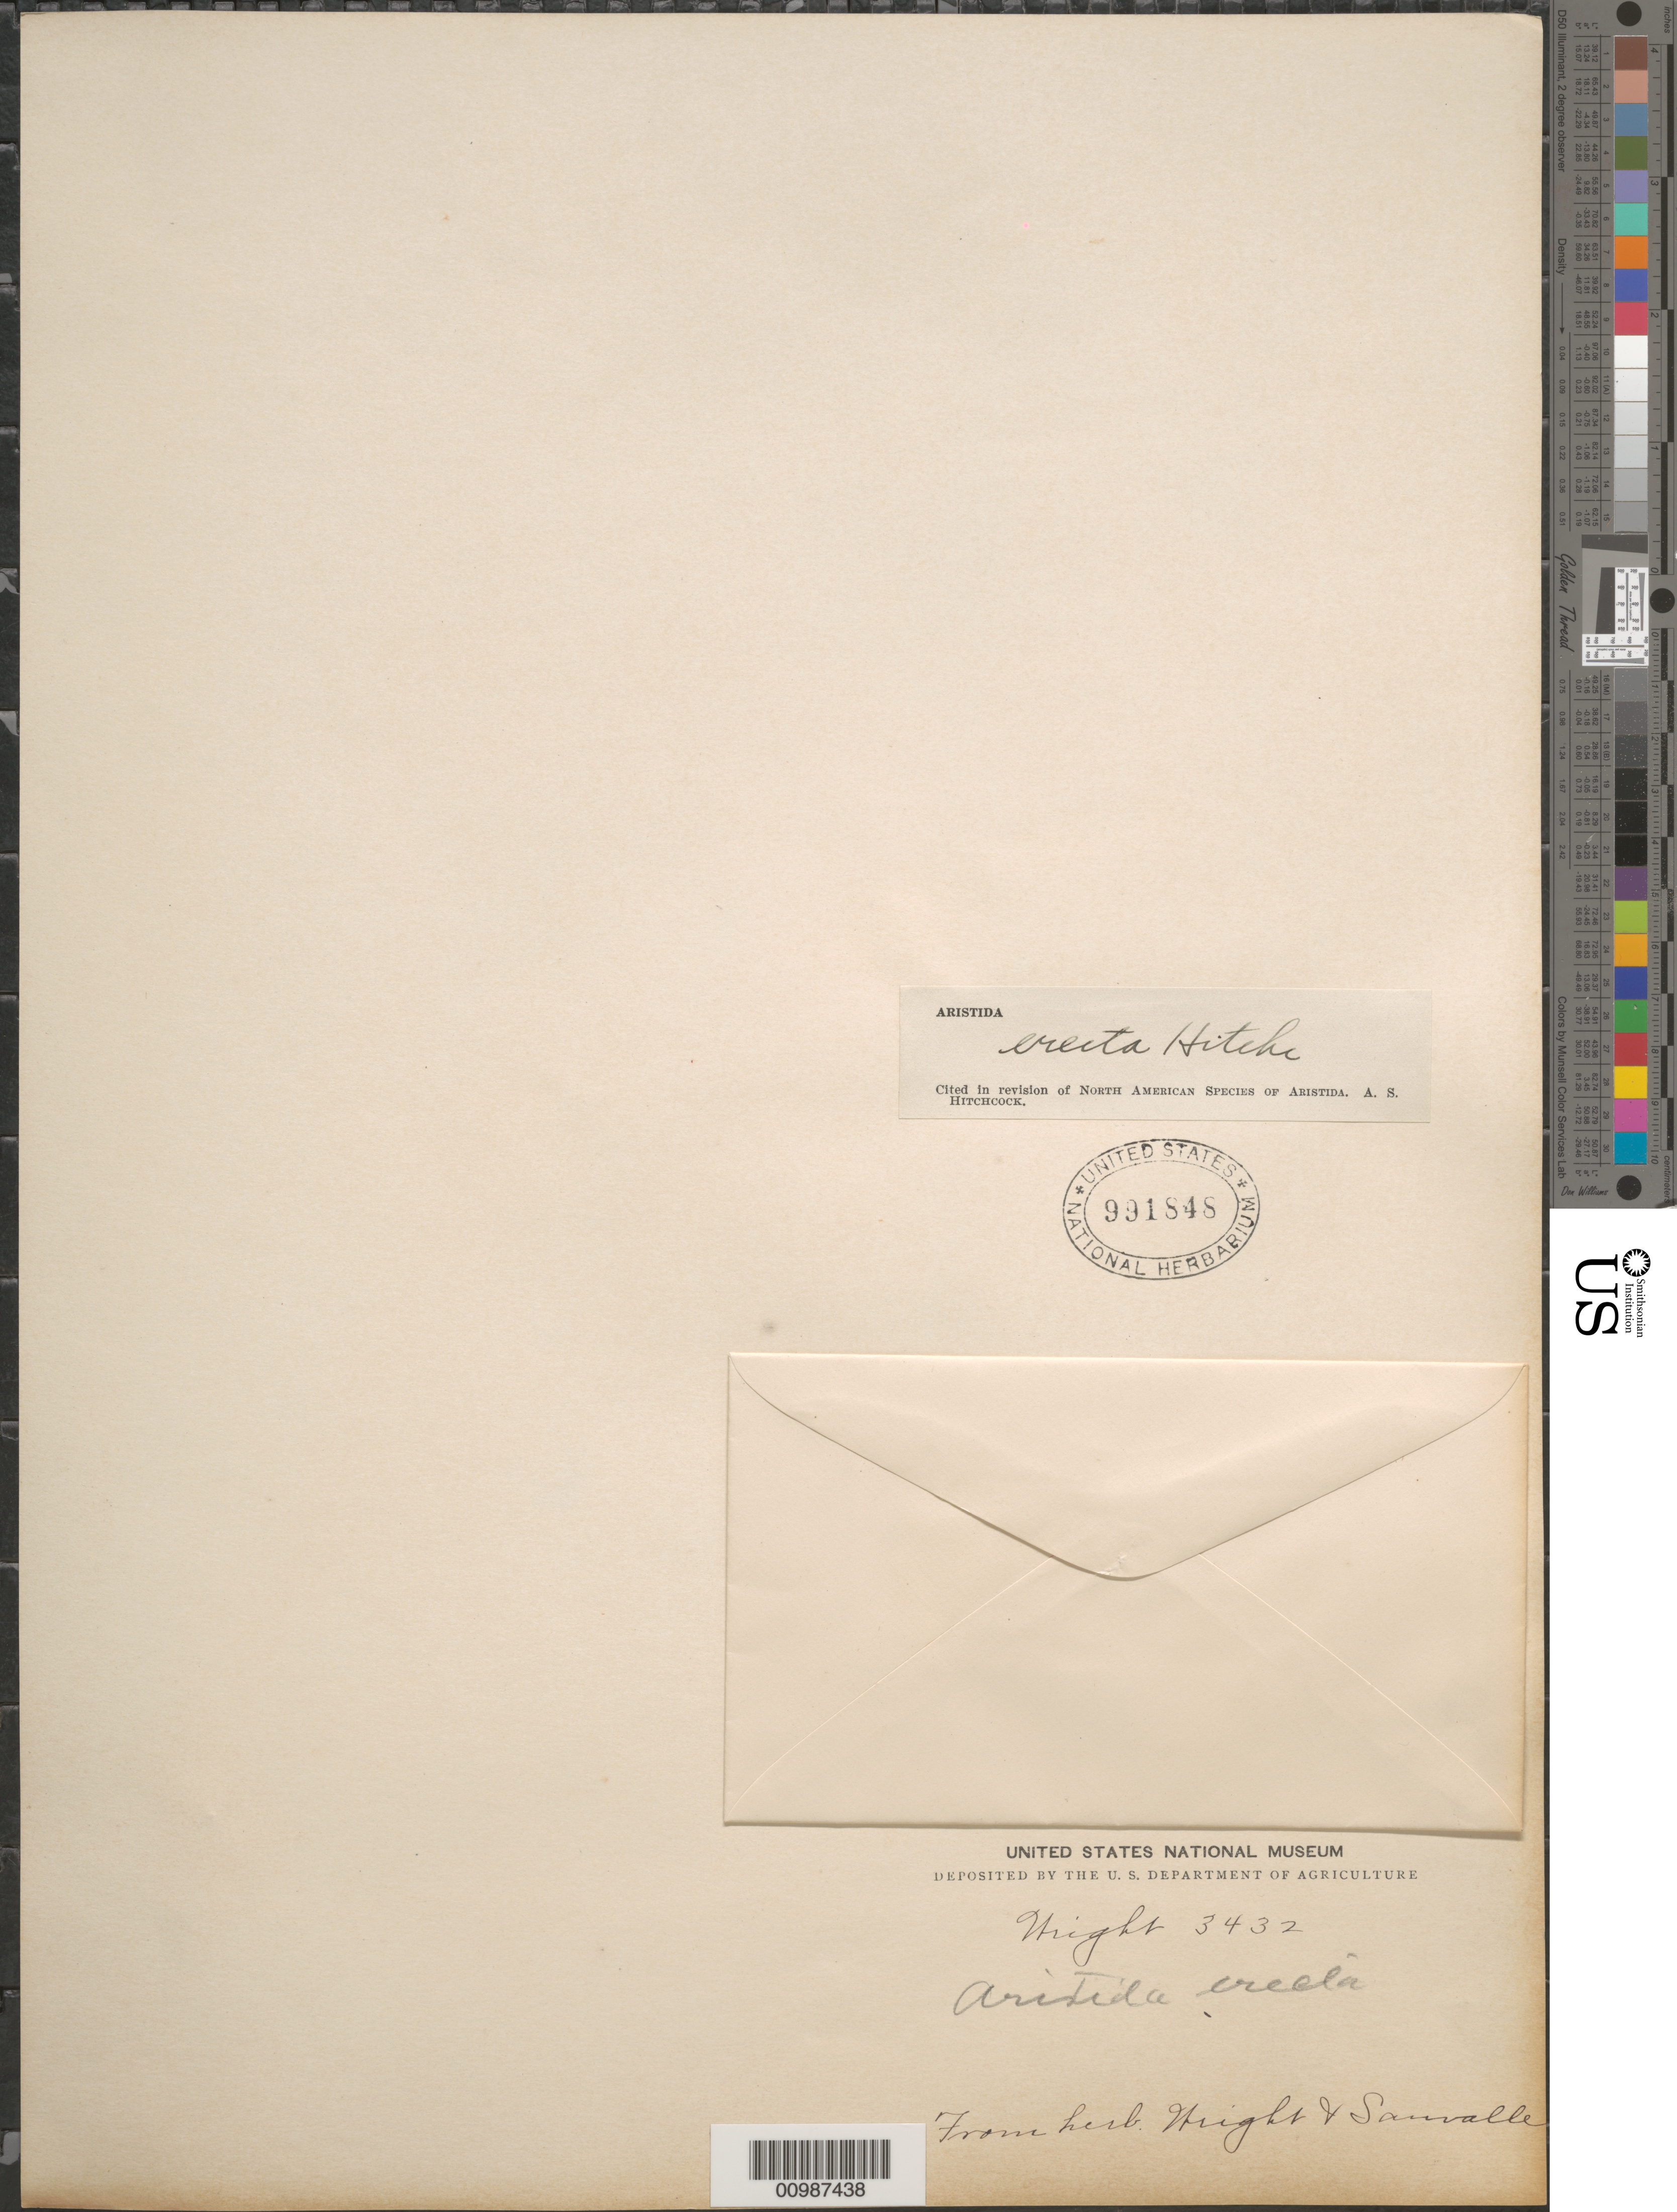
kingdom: Plantae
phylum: Tracheophyta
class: Liliopsida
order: Poales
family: Poaceae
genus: Aristida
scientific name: Aristida erecta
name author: Hitchc.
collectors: C. Wright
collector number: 3432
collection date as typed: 1800 to 1899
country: Cuba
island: Cuba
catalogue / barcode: US 991848